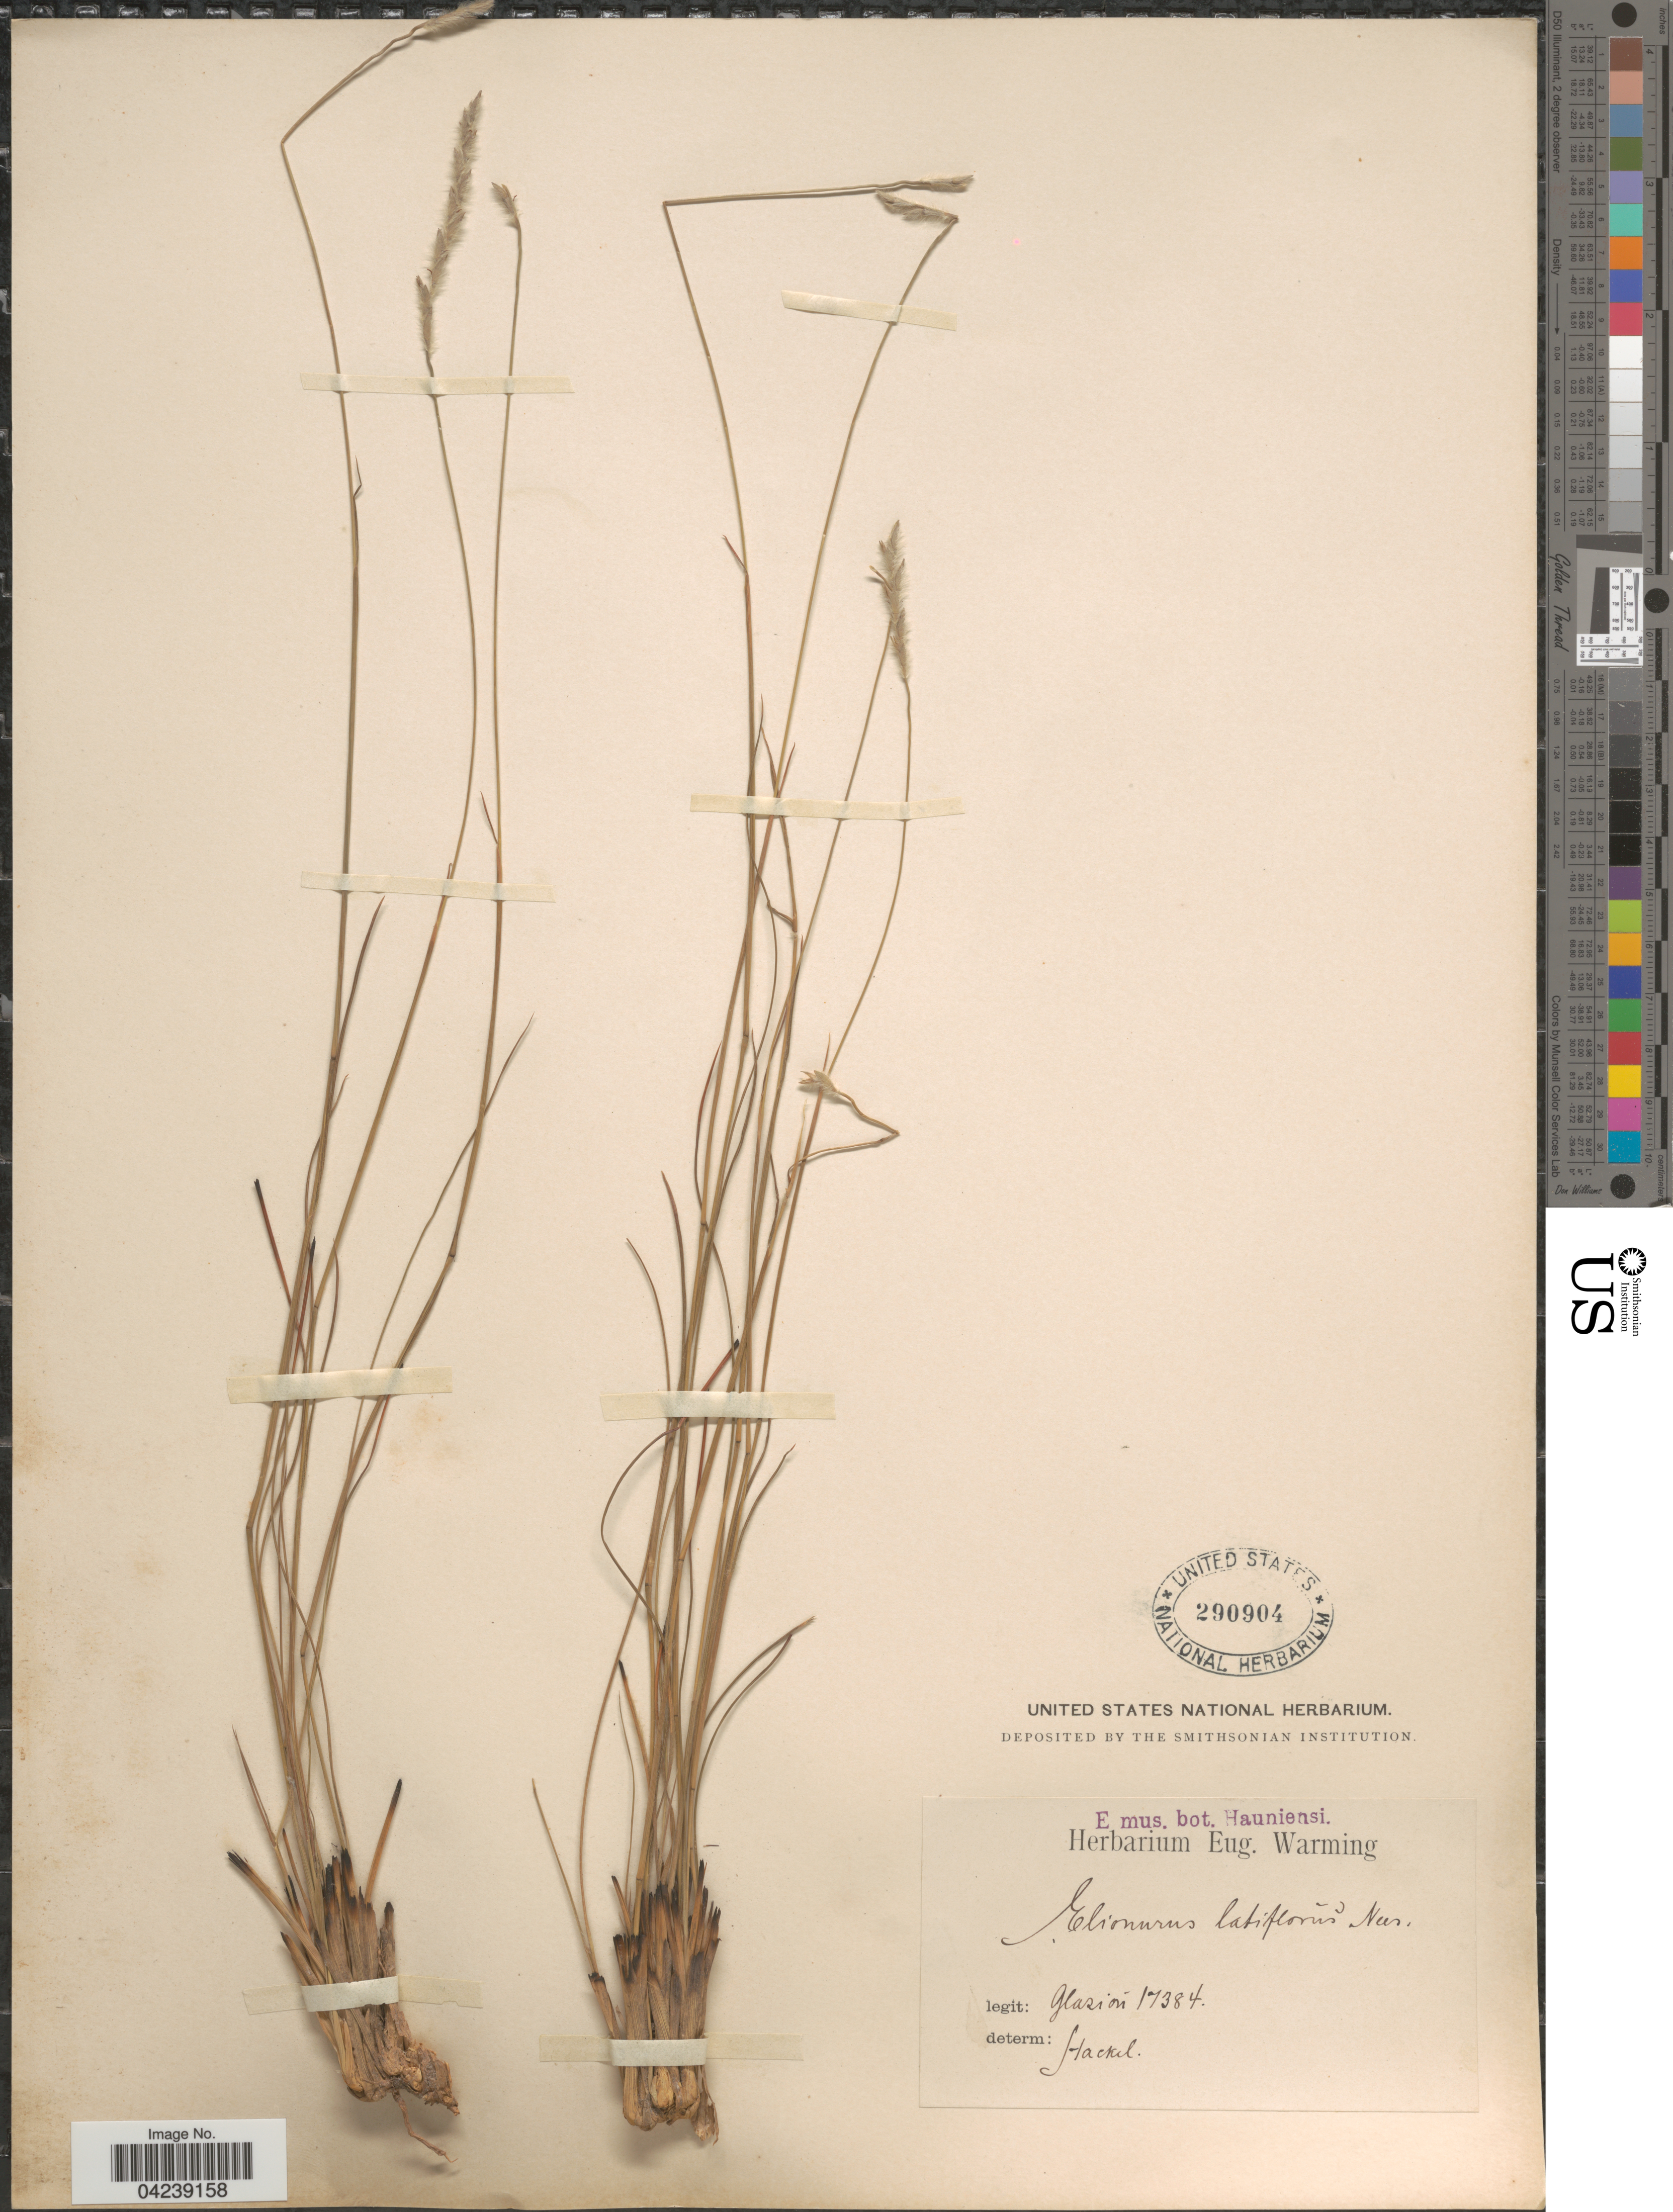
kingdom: Plantae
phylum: Tracheophyta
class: Liliopsida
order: Poales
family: Poaceae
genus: Elionurus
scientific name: Elionurus muticus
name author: (Spreng.) Kuntze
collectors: Glaziou, --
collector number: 17384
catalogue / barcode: US 290904